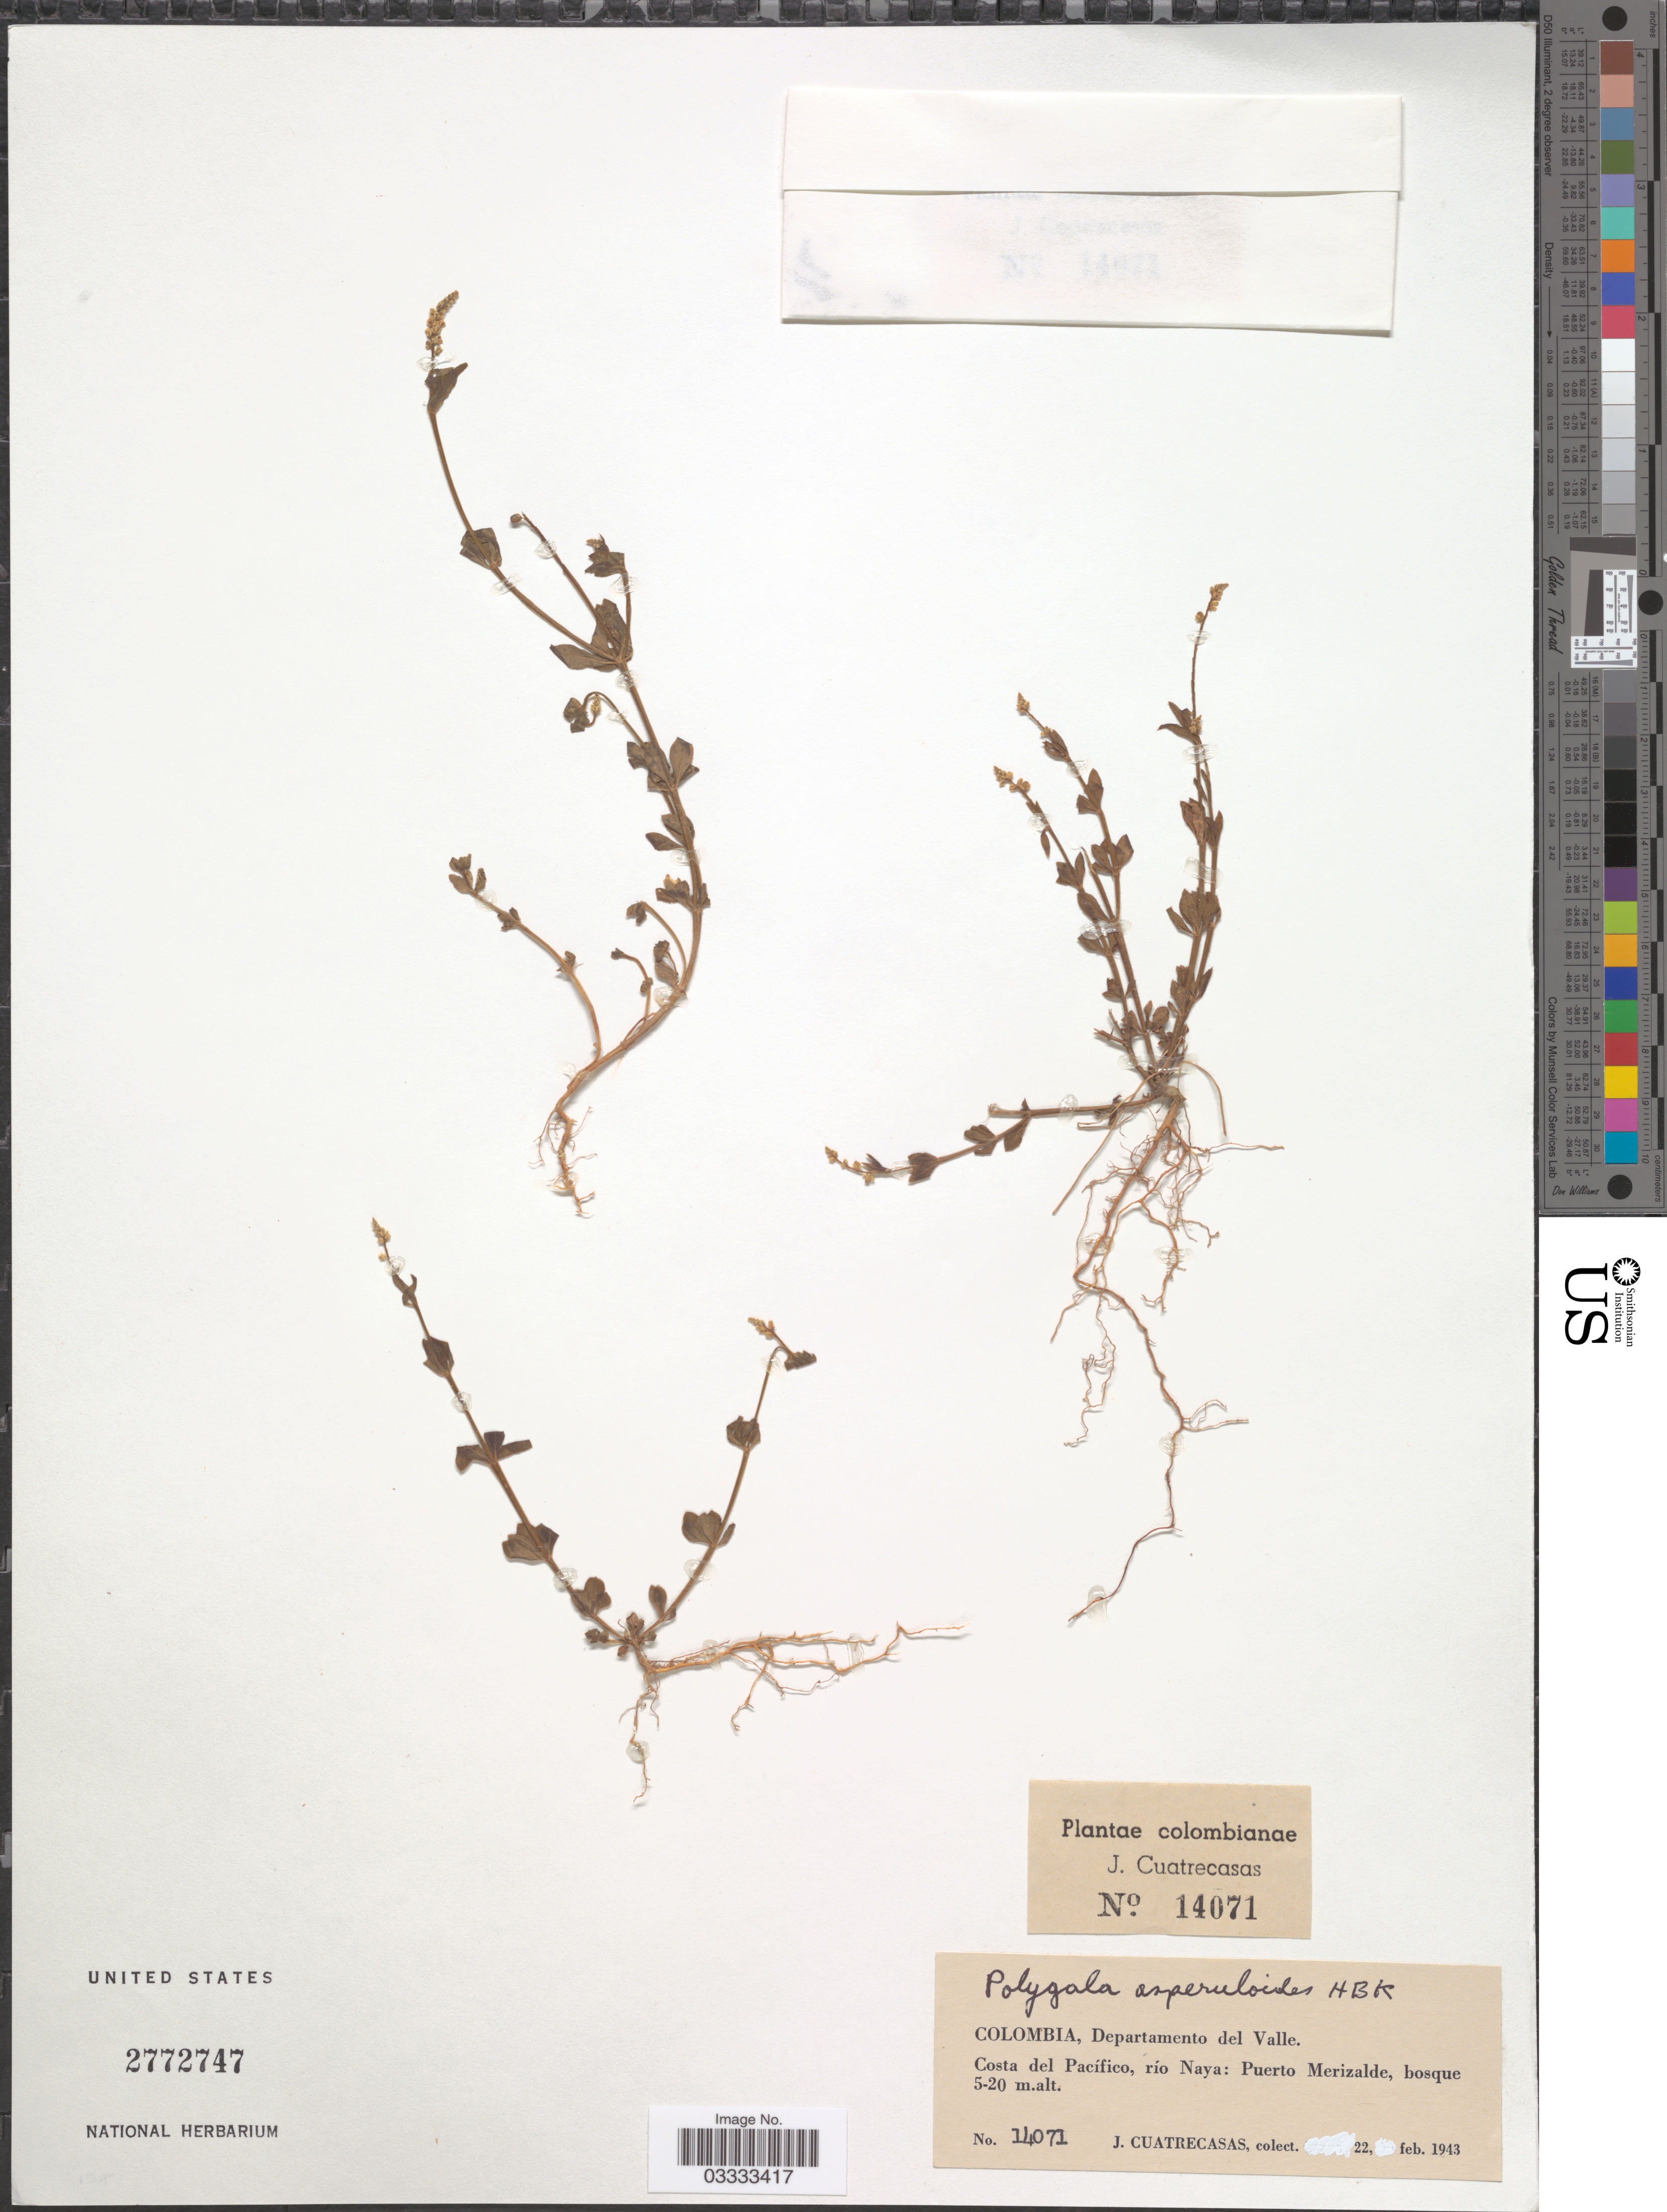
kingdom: Plantae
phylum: Tracheophyta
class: Magnoliopsida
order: Fabales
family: Polygalaceae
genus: Polygala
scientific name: Polygala asperuloides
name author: Kunth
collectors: J. Cuatrecasas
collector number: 14071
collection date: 1943-02-22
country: Colombia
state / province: Valle del Cauca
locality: Departamento del Valle. Costa del Pacífico, río Naya: Puerto Merizalde, bosque.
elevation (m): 5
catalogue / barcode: US 2772747